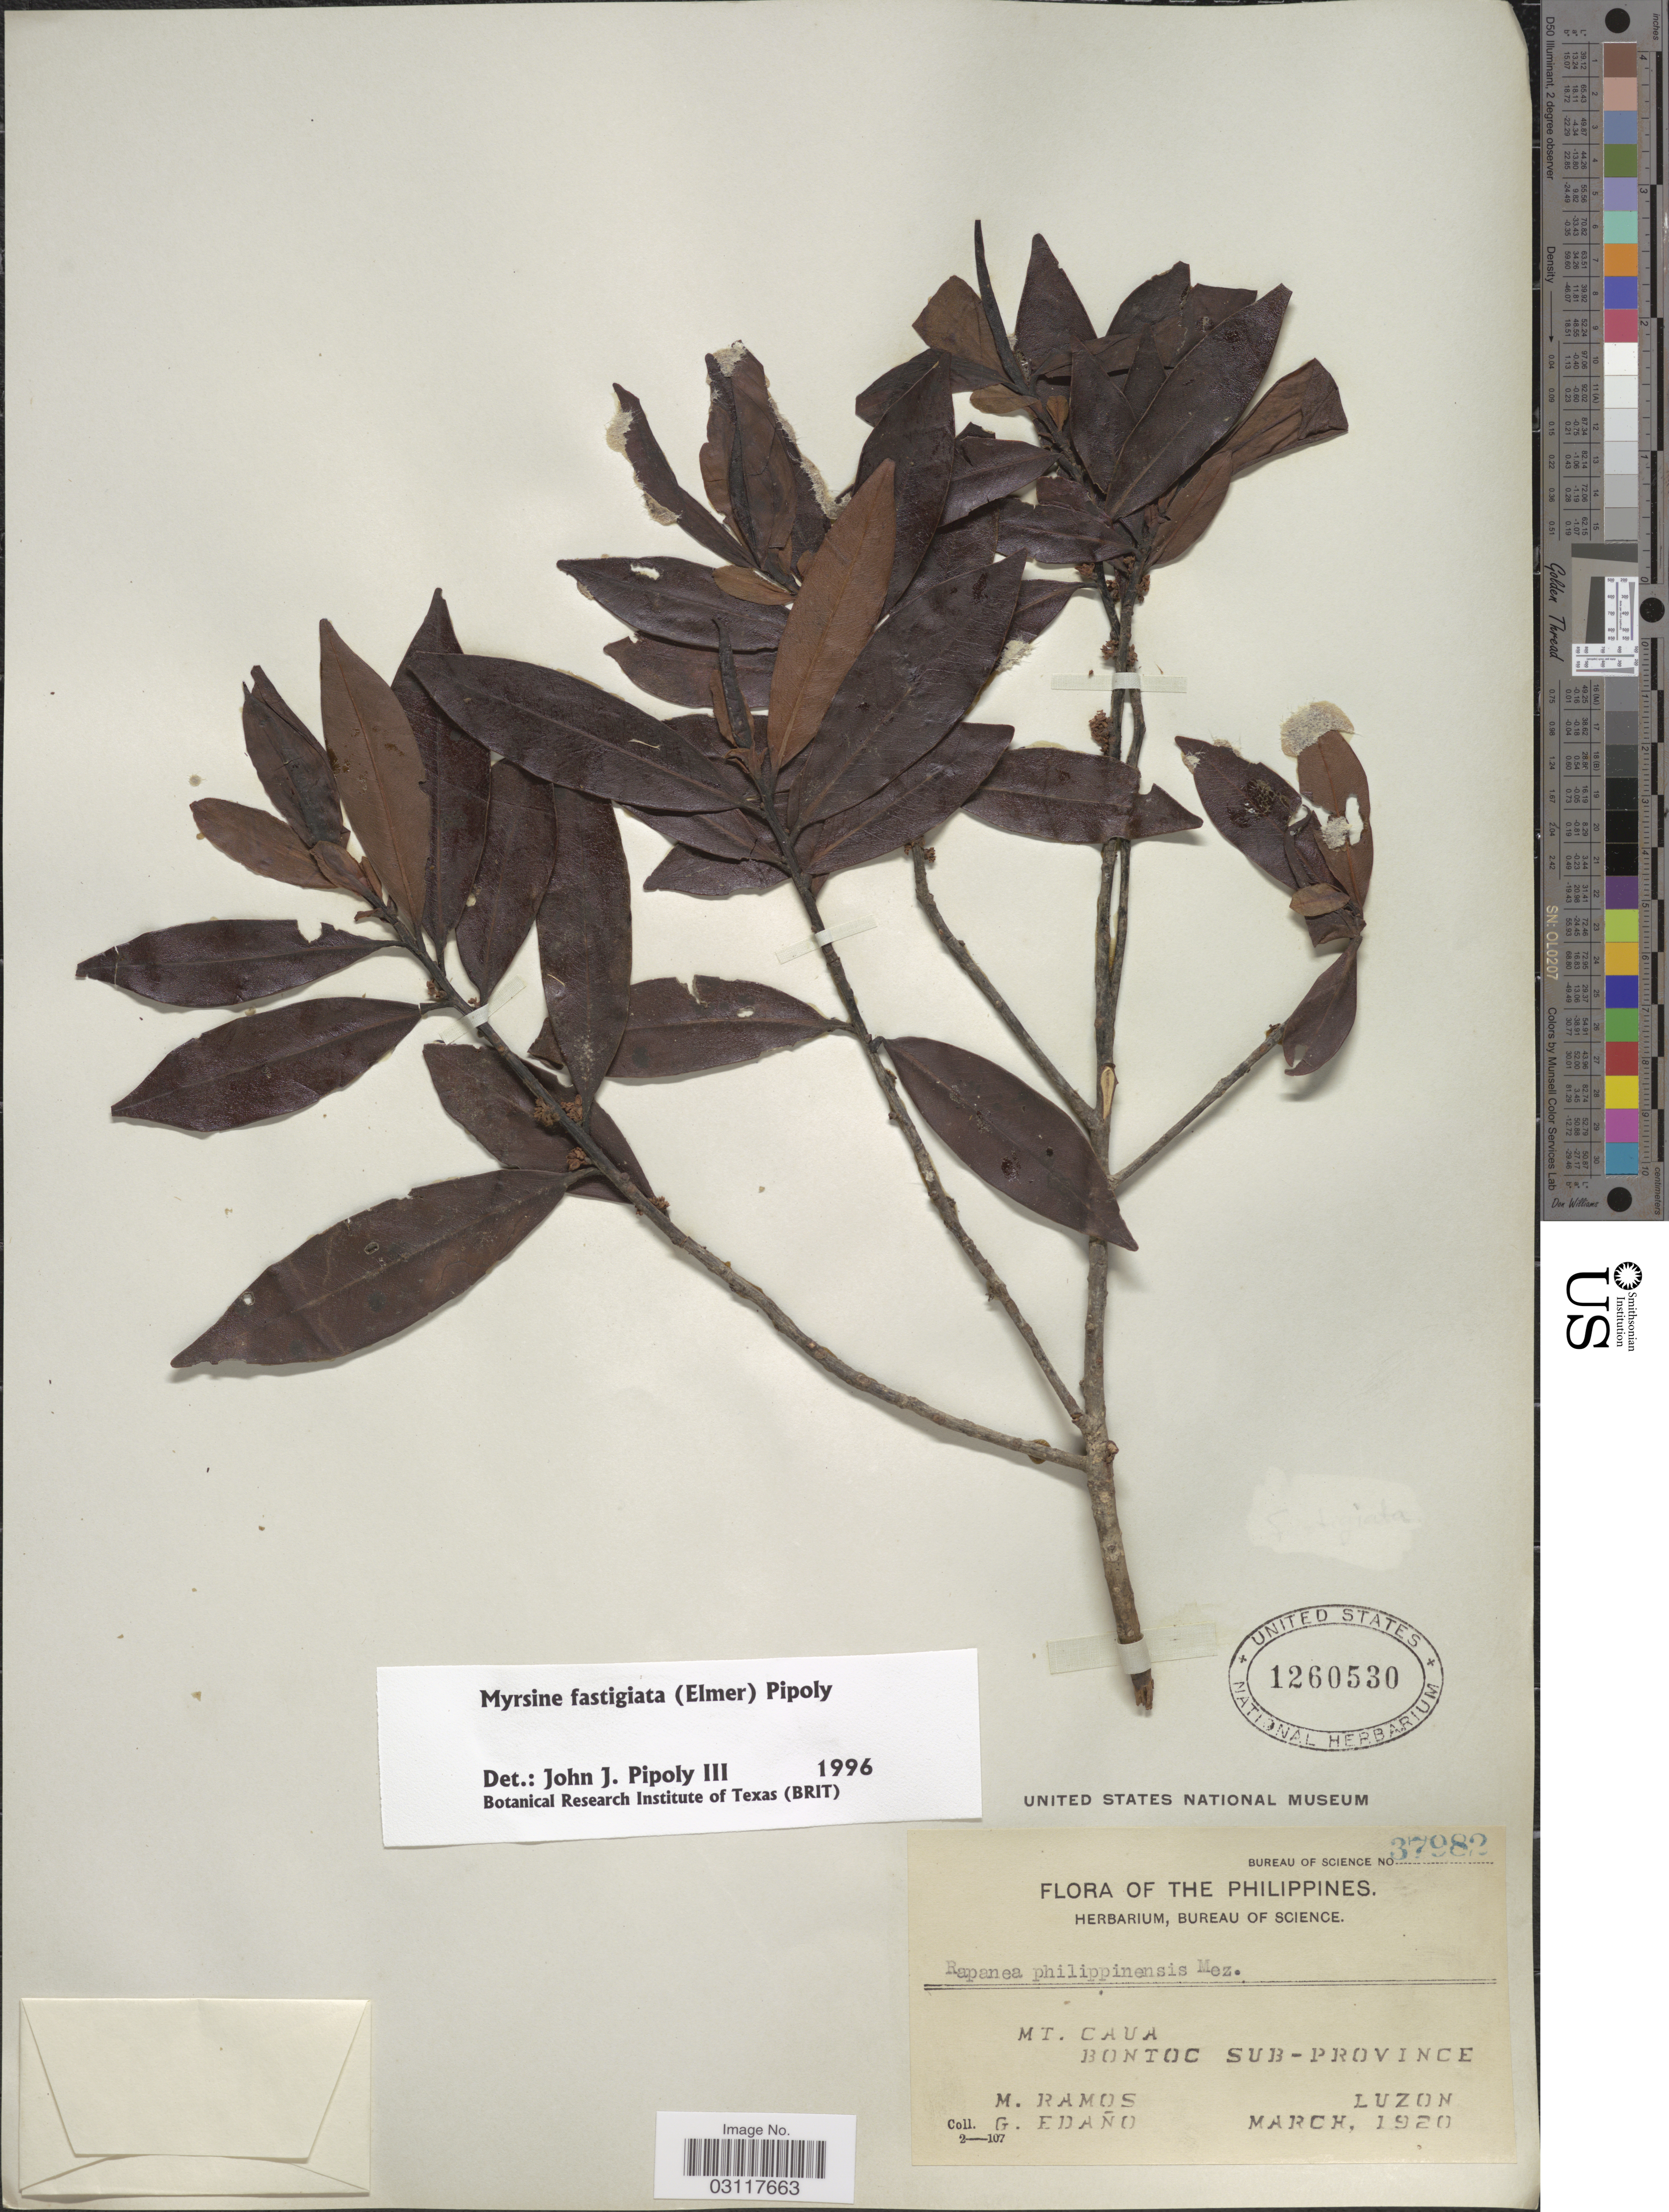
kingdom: Plantae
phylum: Tracheophyta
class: Magnoliopsida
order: Ericales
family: Primulaceae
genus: Myrsine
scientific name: Myrsine fastigiata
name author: (Elmer) Pipoly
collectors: M. Ramos & G. Edaño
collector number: Bureau of Science 37982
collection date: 1920-03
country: Philippines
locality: Mt. Caua, Bontoc Sub-Province, Luzon.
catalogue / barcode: US 1260530